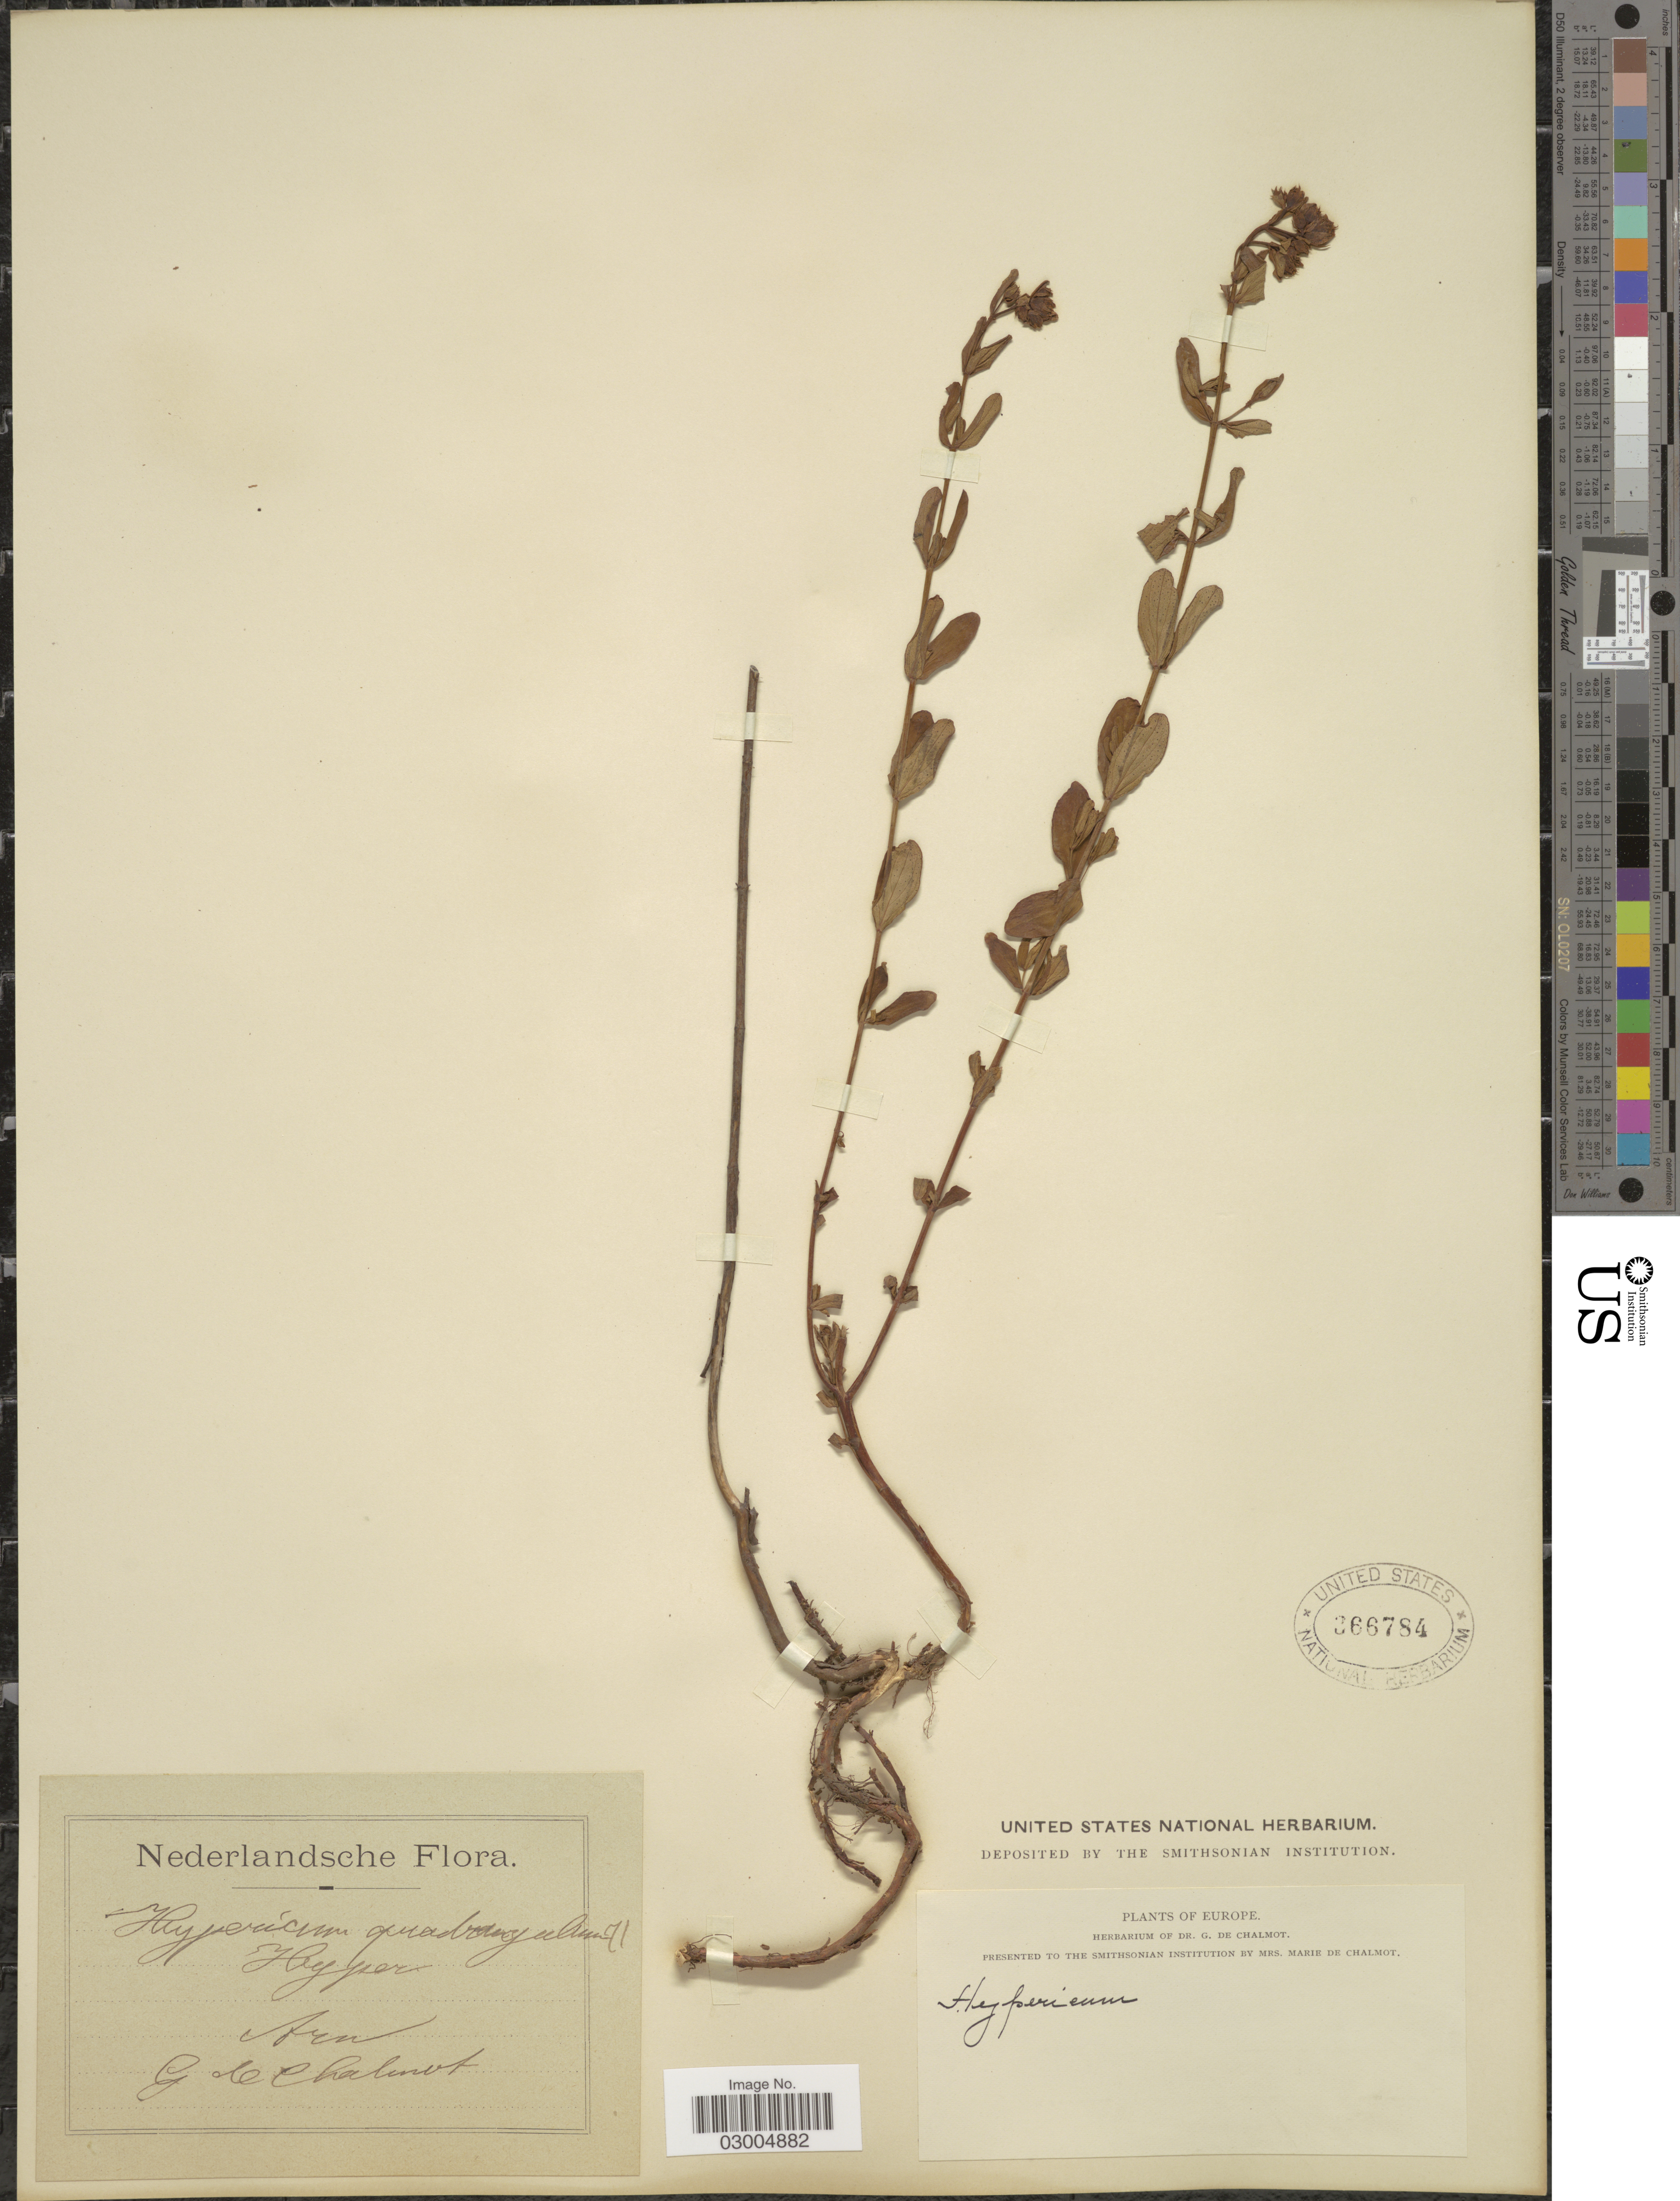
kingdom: Plantae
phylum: Tracheophyta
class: Magnoliopsida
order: Malpighiales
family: Hypericaceae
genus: Hypericum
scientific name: Hypericum quadrangulum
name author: L.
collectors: G. de Chalmot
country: Netherlands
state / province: Gelderland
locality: Arn.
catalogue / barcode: US 366784